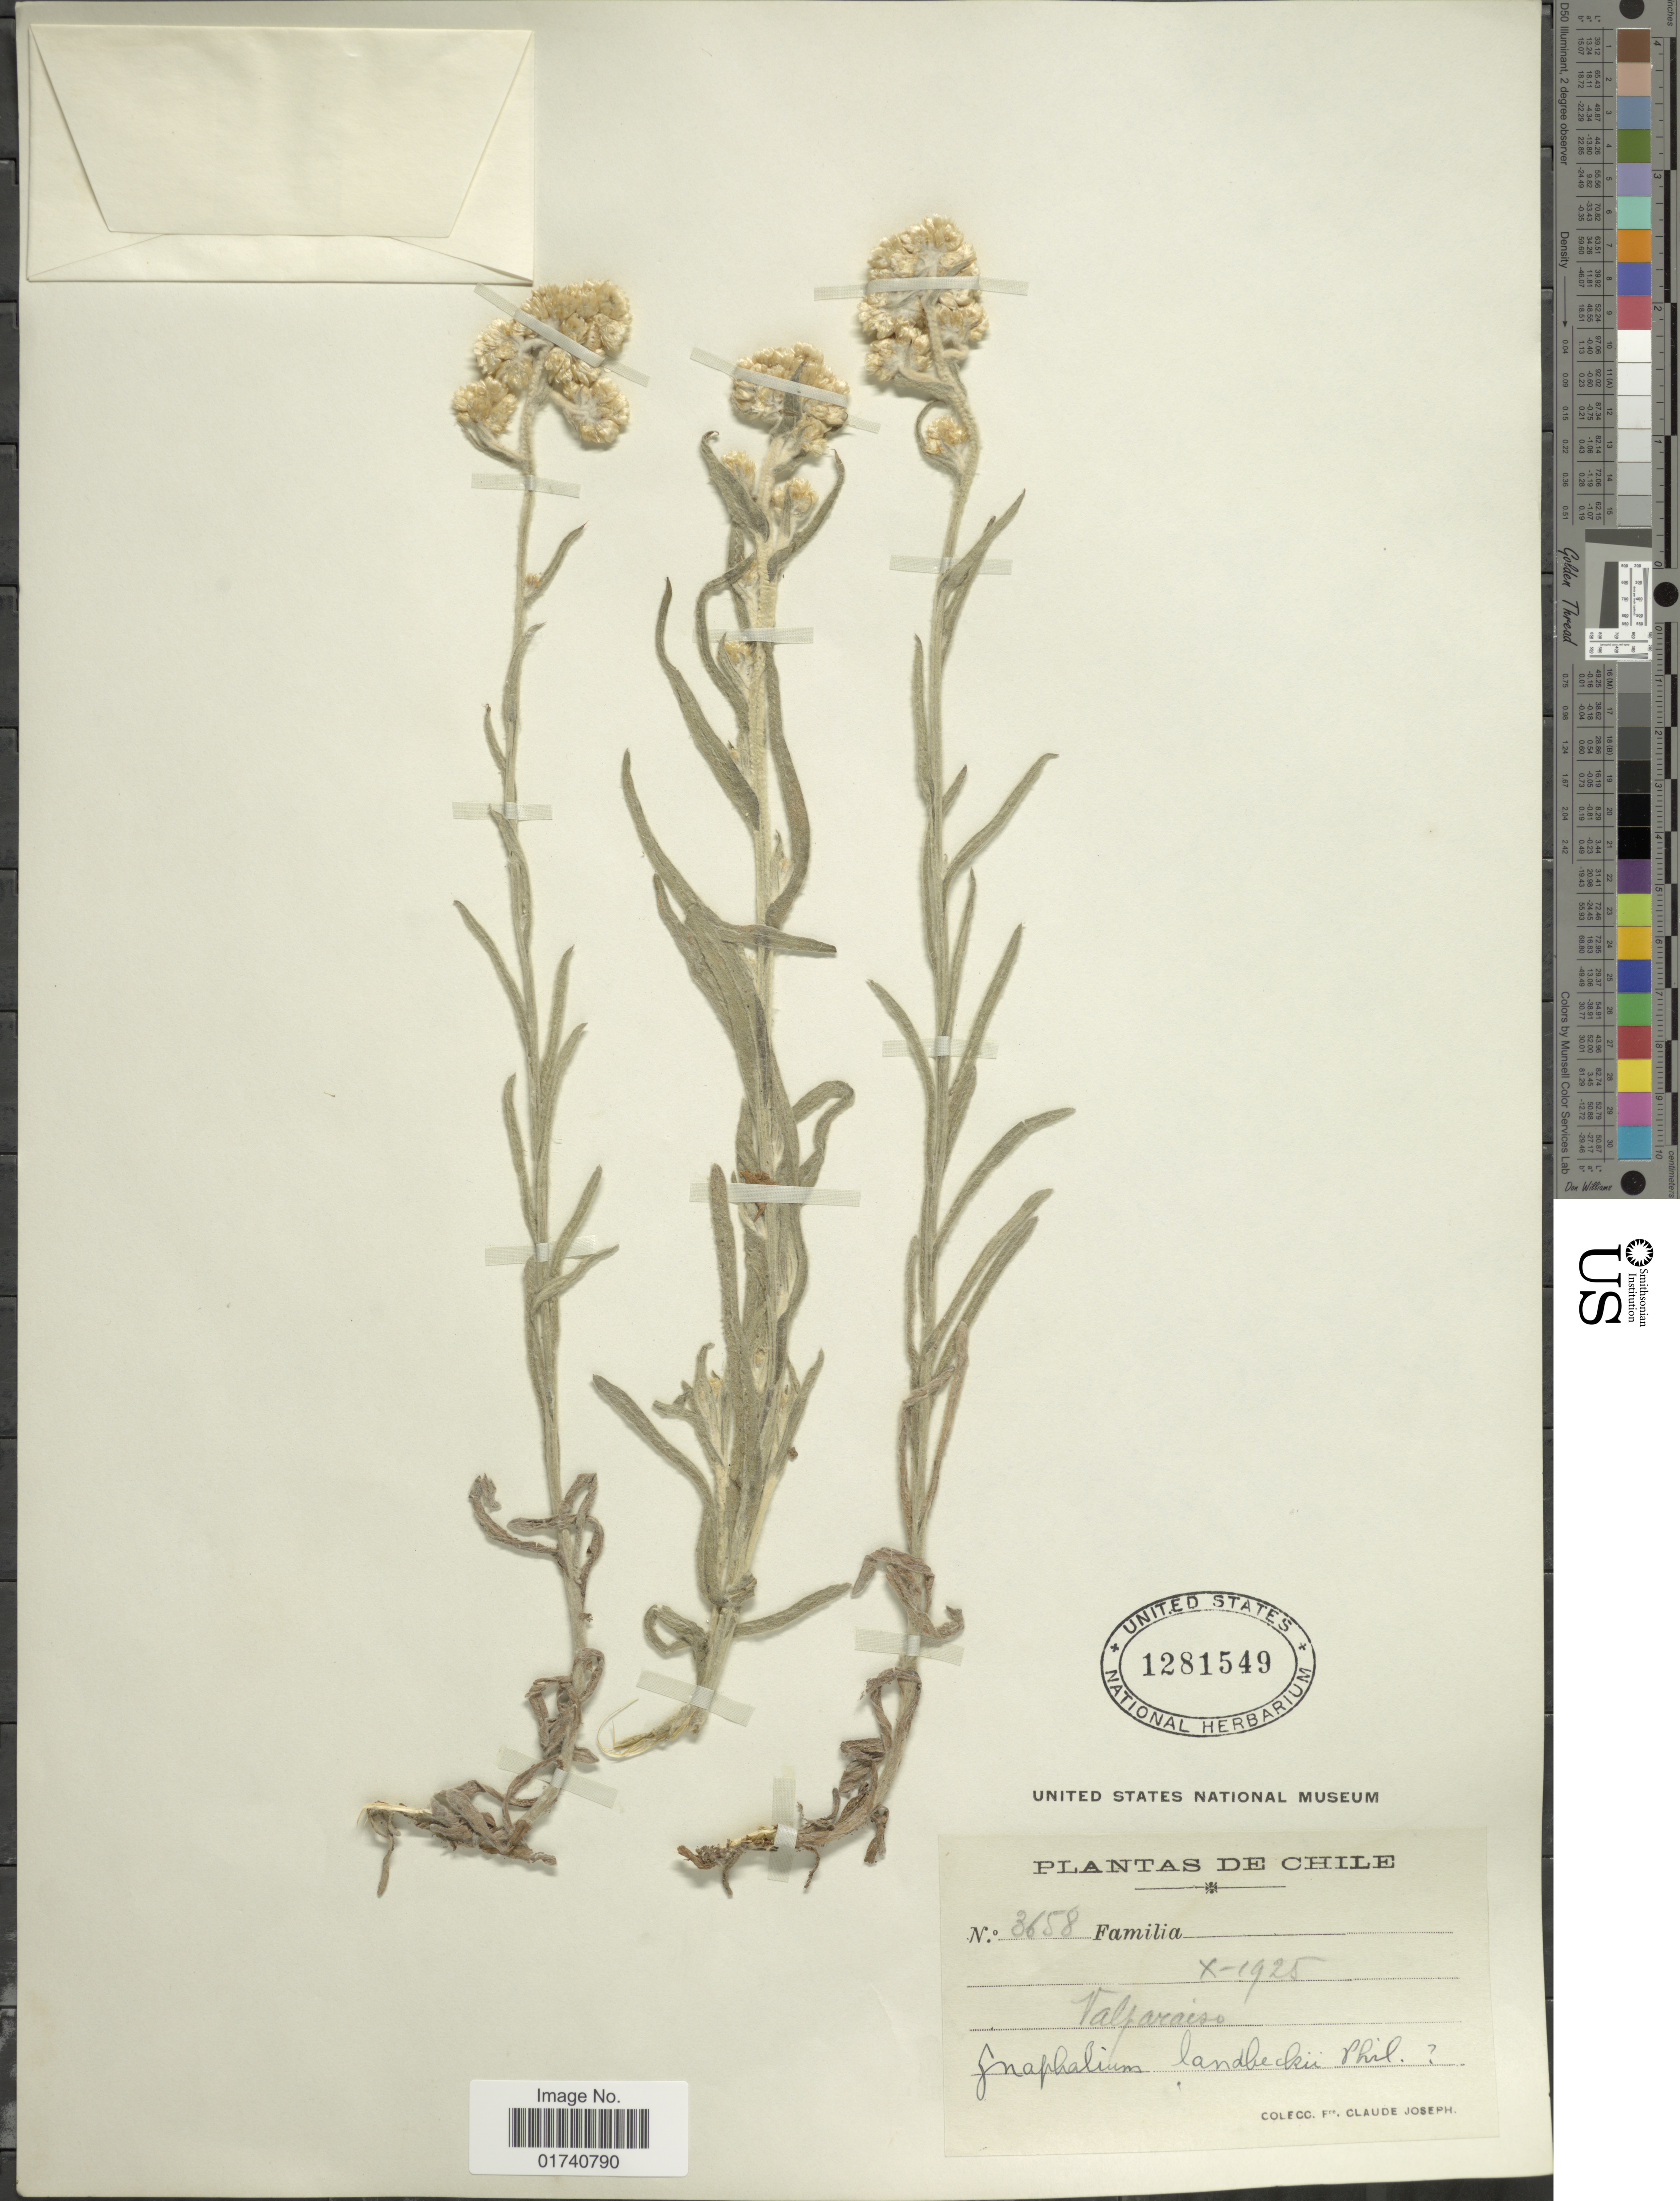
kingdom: Plantae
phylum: Tracheophyta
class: Magnoliopsida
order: Asterales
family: Asteraceae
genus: Pseudognaphalium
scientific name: Pseudognaphalium landbeckii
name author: (Phil.) Anderb.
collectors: Bro. Claude-Joseph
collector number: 3658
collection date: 1925-10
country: Chile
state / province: Valparaíso (V)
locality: Valparaiso.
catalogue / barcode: US 1281549